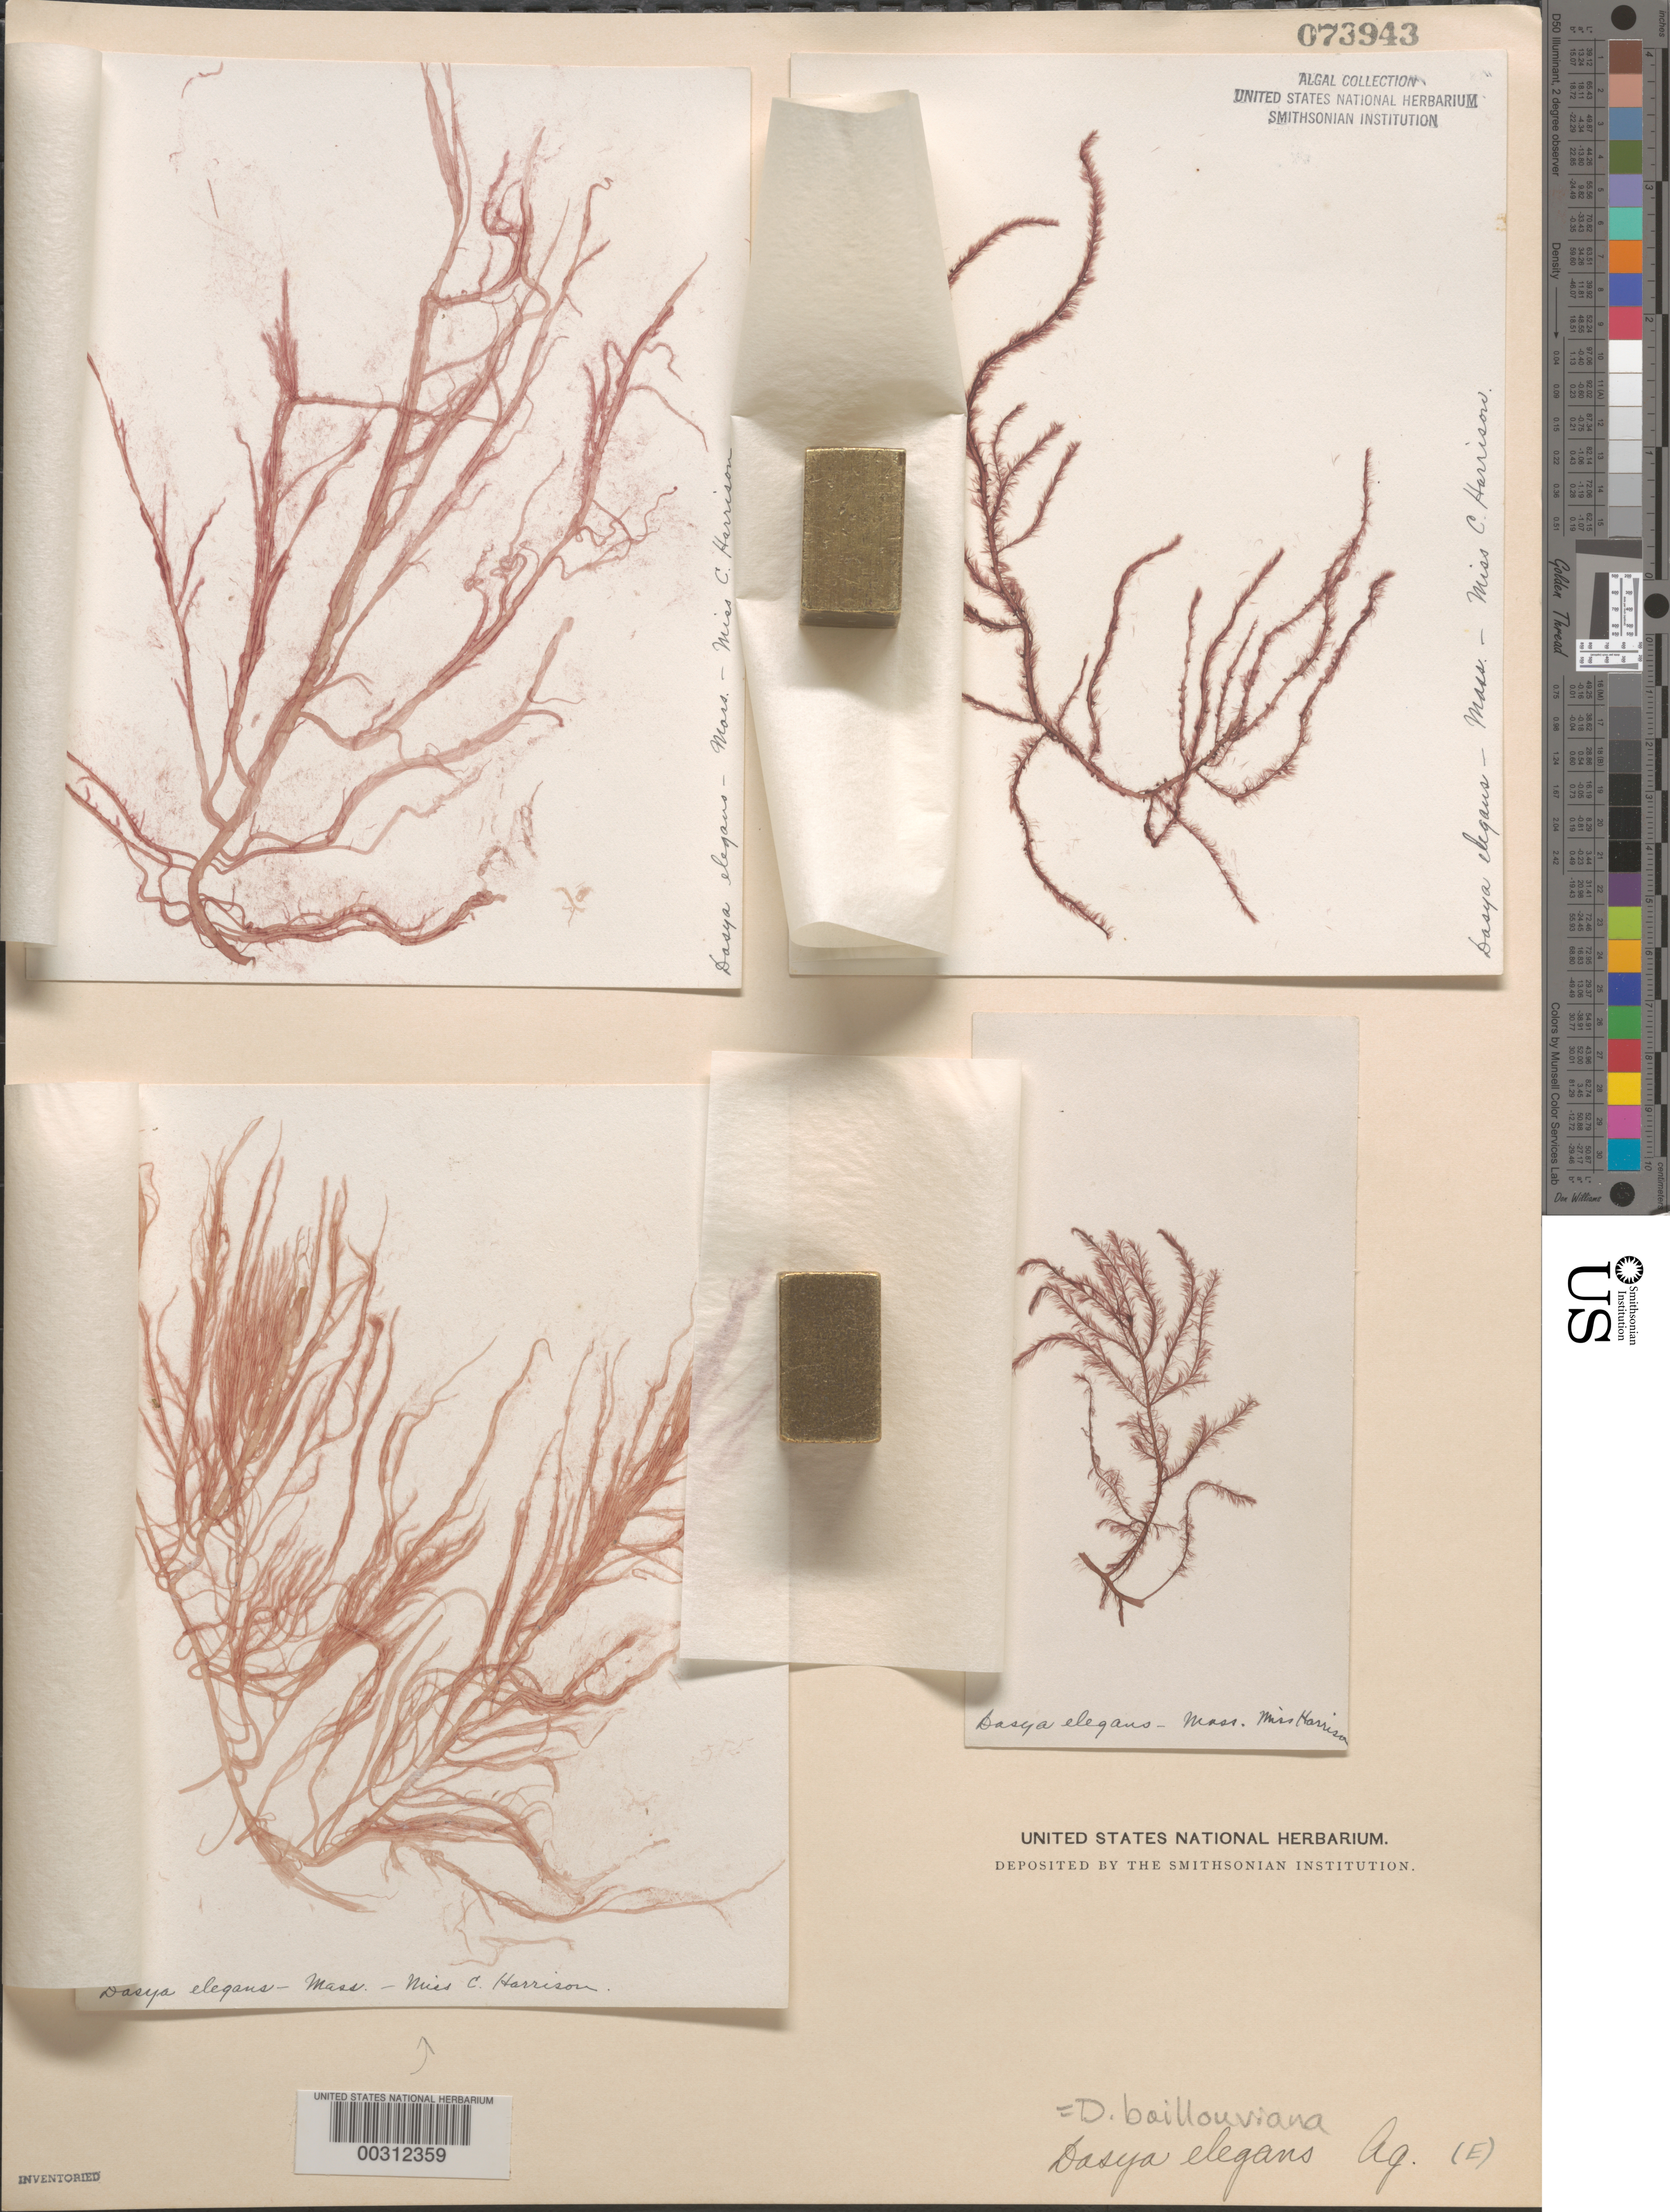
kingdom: Plantae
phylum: Rhodophyta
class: Florideophyceae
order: Ceramiales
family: Dasyaceae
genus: Dasya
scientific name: Dasya pedicellata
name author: (C. Agardh) C. Agardh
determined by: Algae name updating Project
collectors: C. Harrison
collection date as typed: Aug 1888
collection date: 1888-08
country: United States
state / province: Massachusetts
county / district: Dukes County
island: Martha's Vineyard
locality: Edgartown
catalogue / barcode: US 73943